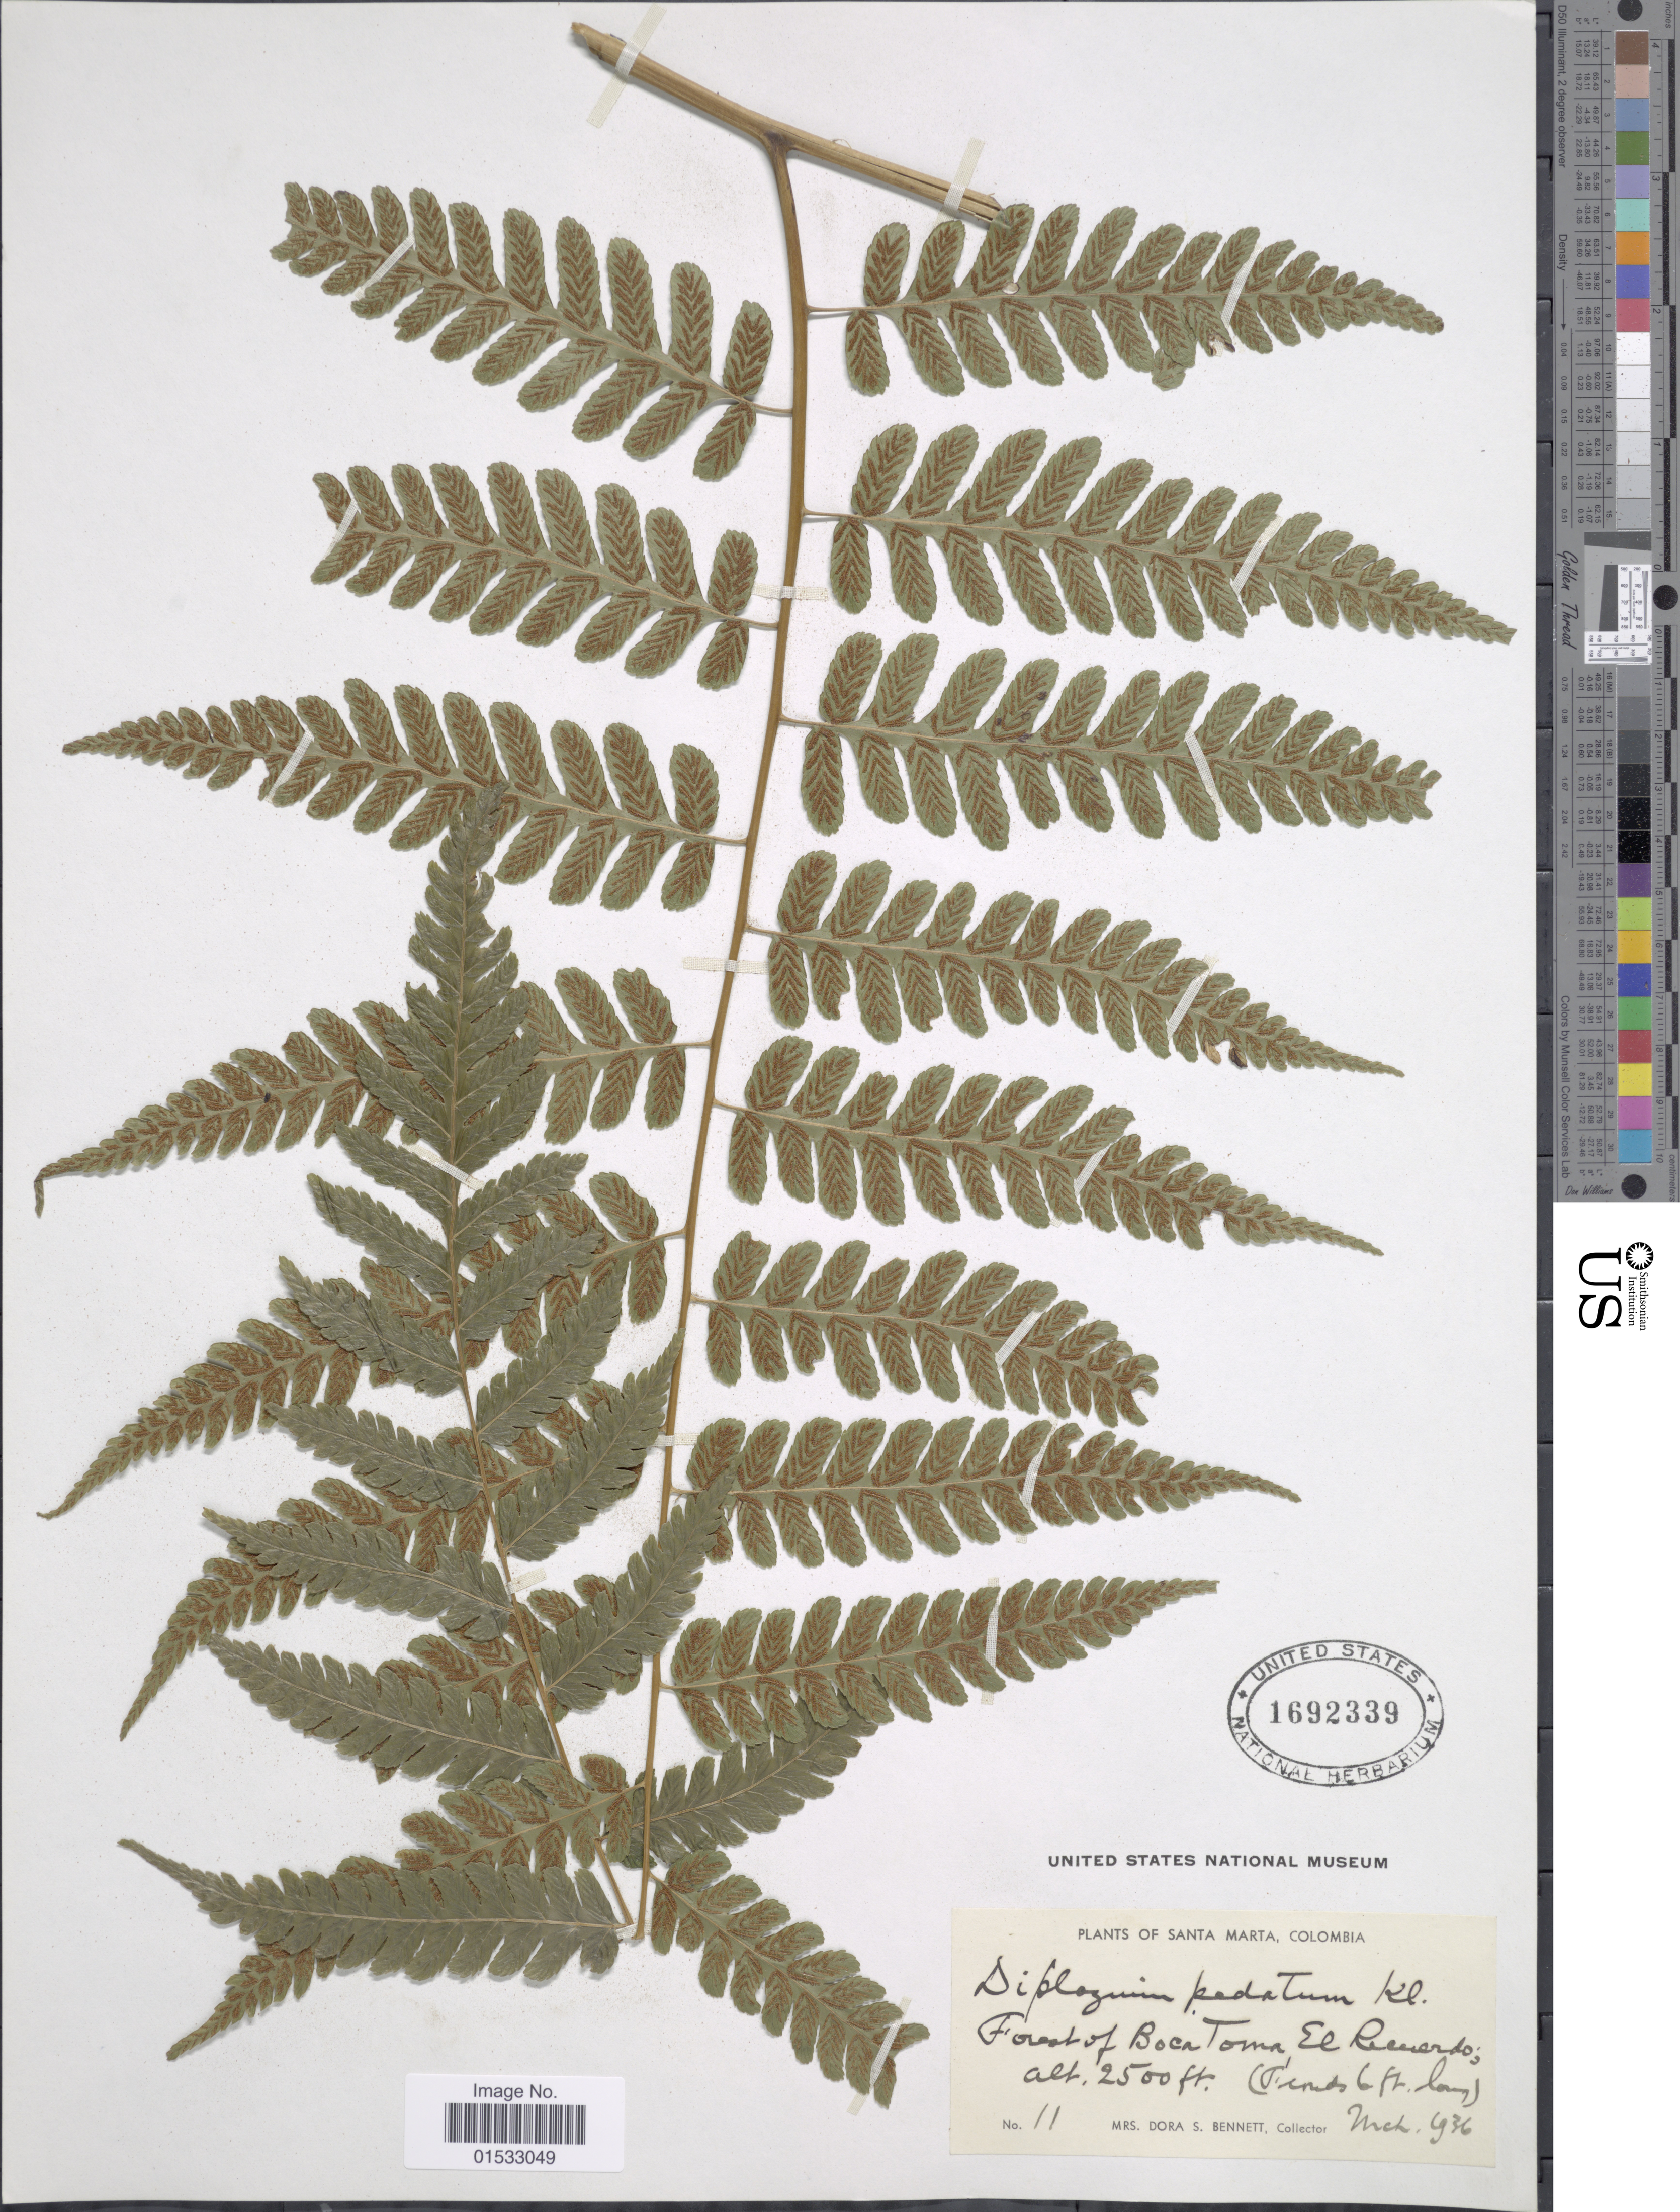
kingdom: Plantae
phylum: Tracheophyta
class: Polypodiopsida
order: Polypodiales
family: Athyriaceae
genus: Diplazium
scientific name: Diplazium pedatum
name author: Klotzsch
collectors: D. Bennett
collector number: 11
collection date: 1936-03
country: Colombia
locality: Santa Marta, forest of Boca Toma, El Recuerdo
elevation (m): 762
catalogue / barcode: US 1692339